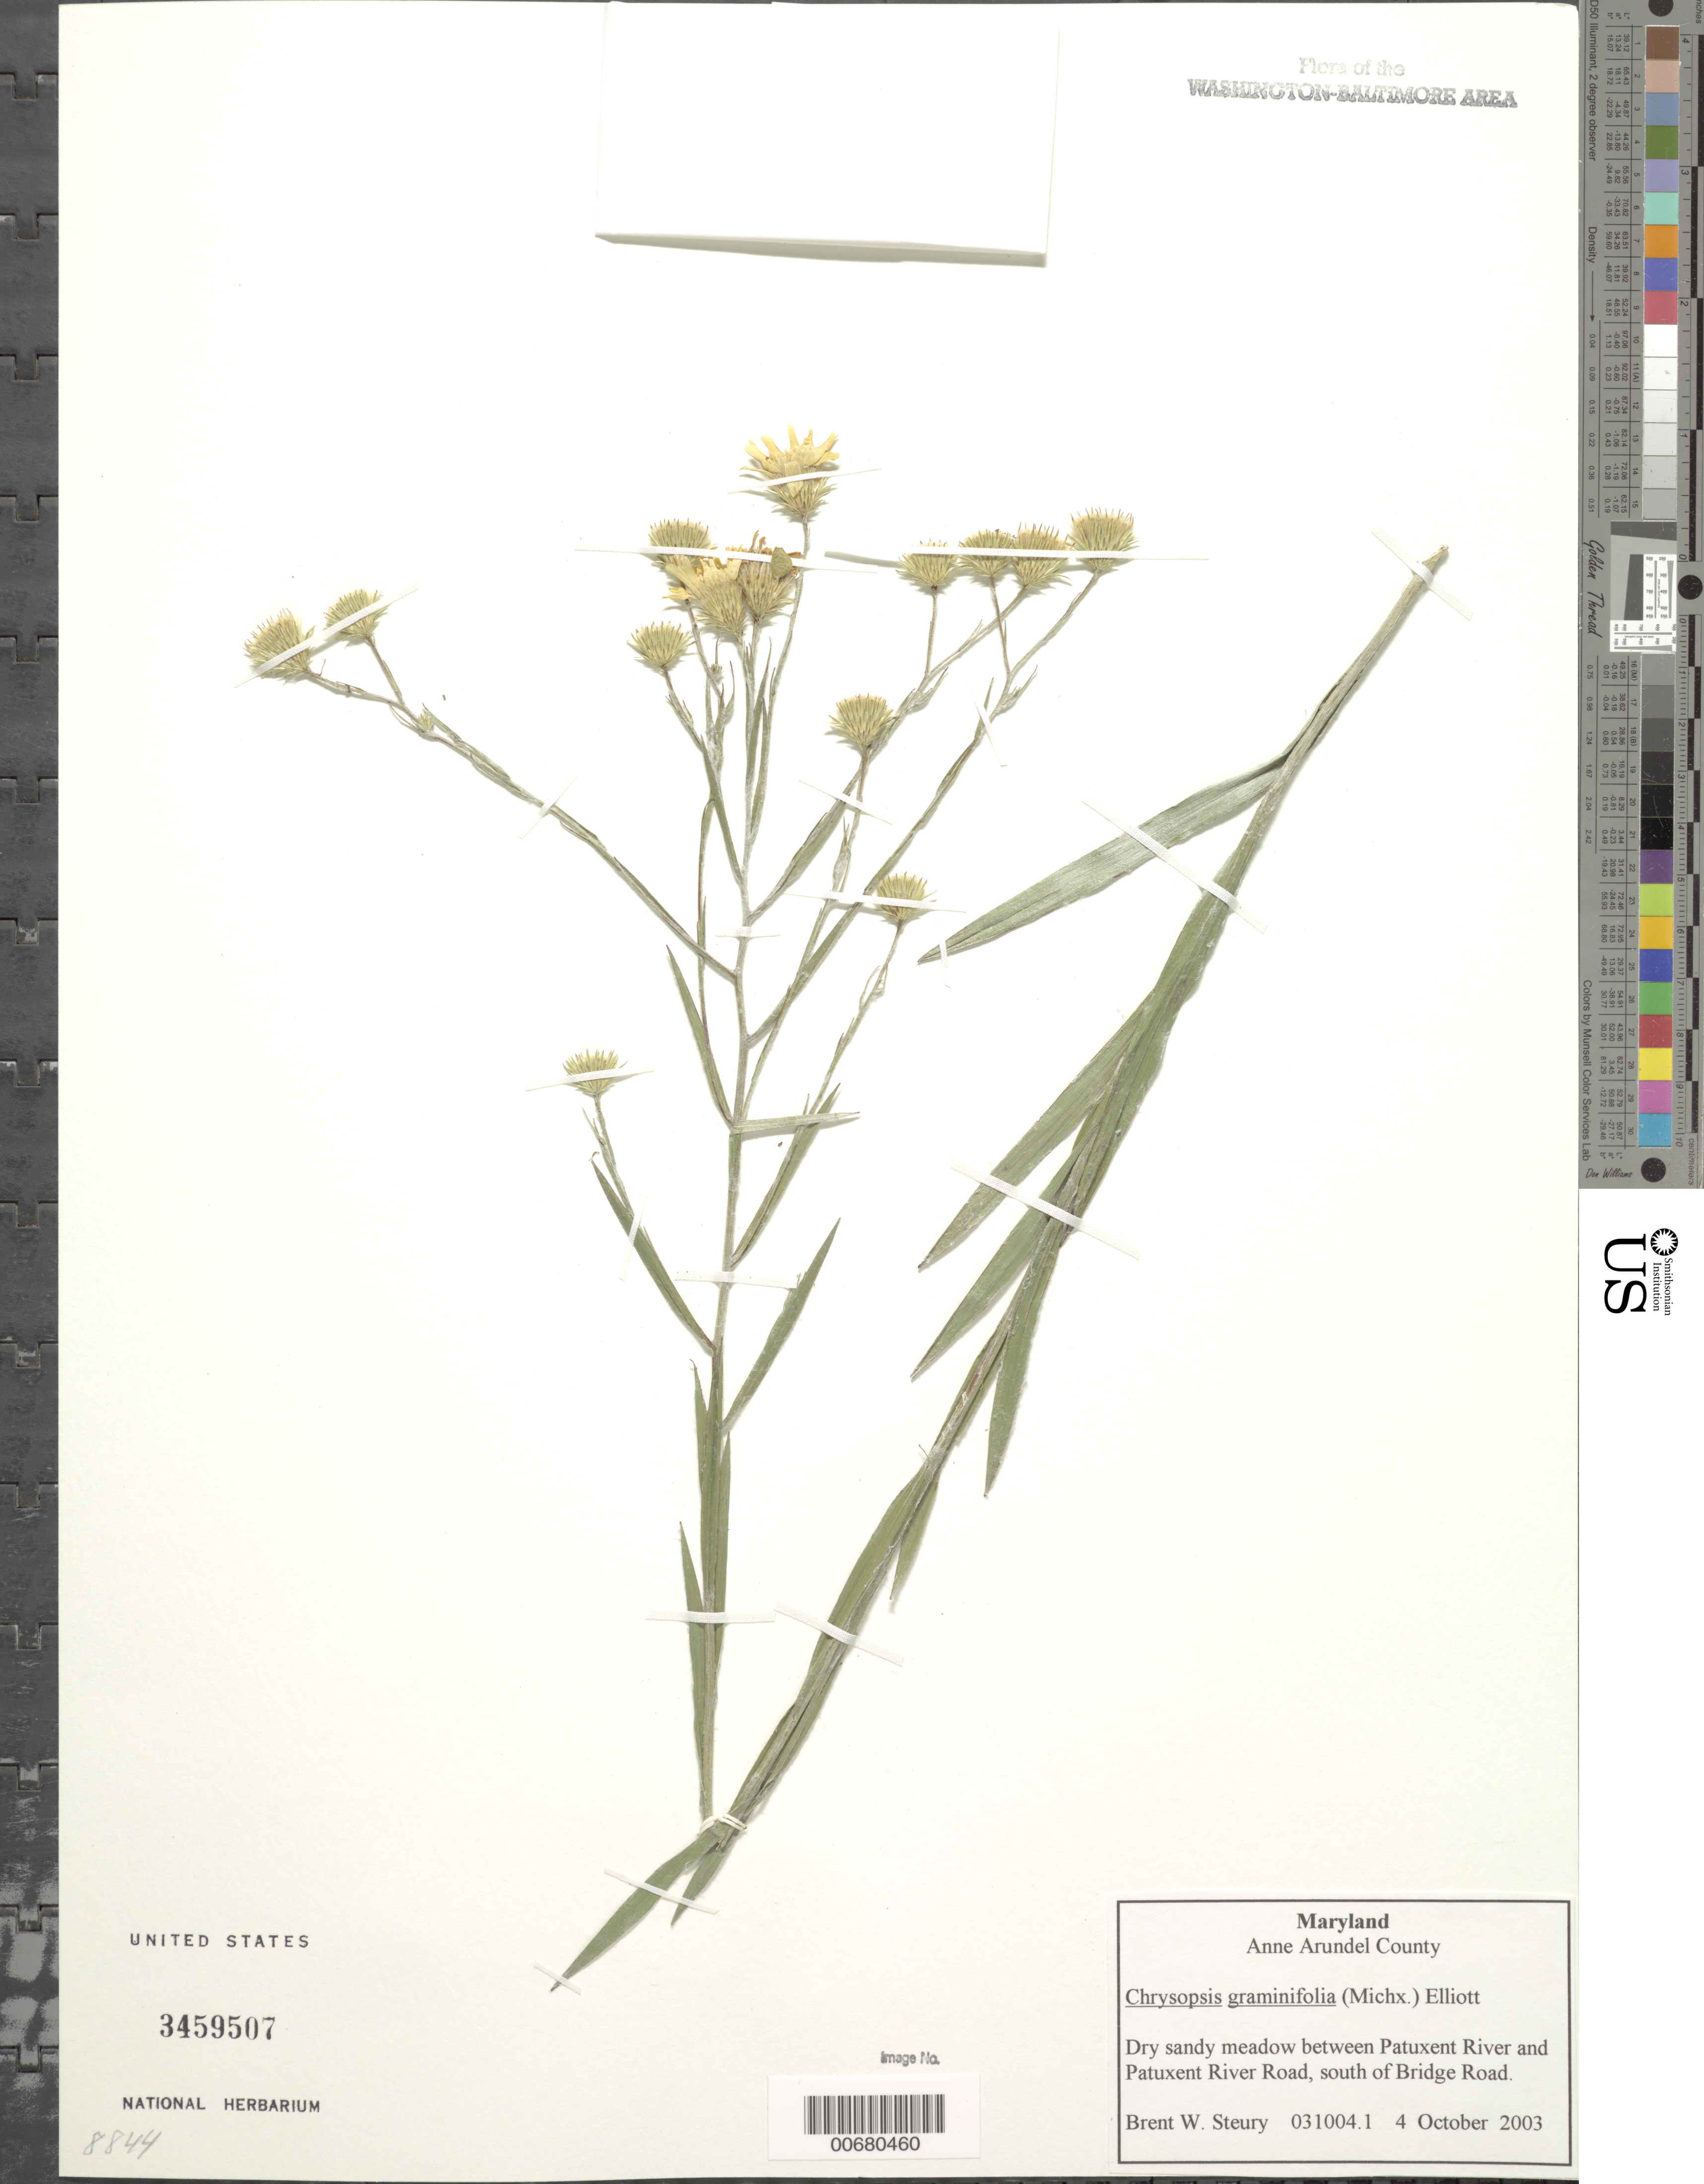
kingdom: Plantae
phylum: Tracheophyta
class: Magnoliopsida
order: Asterales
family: Asteraceae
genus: Chrysopsis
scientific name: Chrysopsis graminifolia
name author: (Michx.) Elliott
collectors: B. Steury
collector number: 031004.2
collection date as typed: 04 Oct 2003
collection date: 2003-10-04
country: United States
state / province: Maryland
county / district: Anne Arundel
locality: Between Patuxent River and Patuxent River Road, south of Bridge Road.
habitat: Dry sandy meadow.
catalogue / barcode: US 3459507